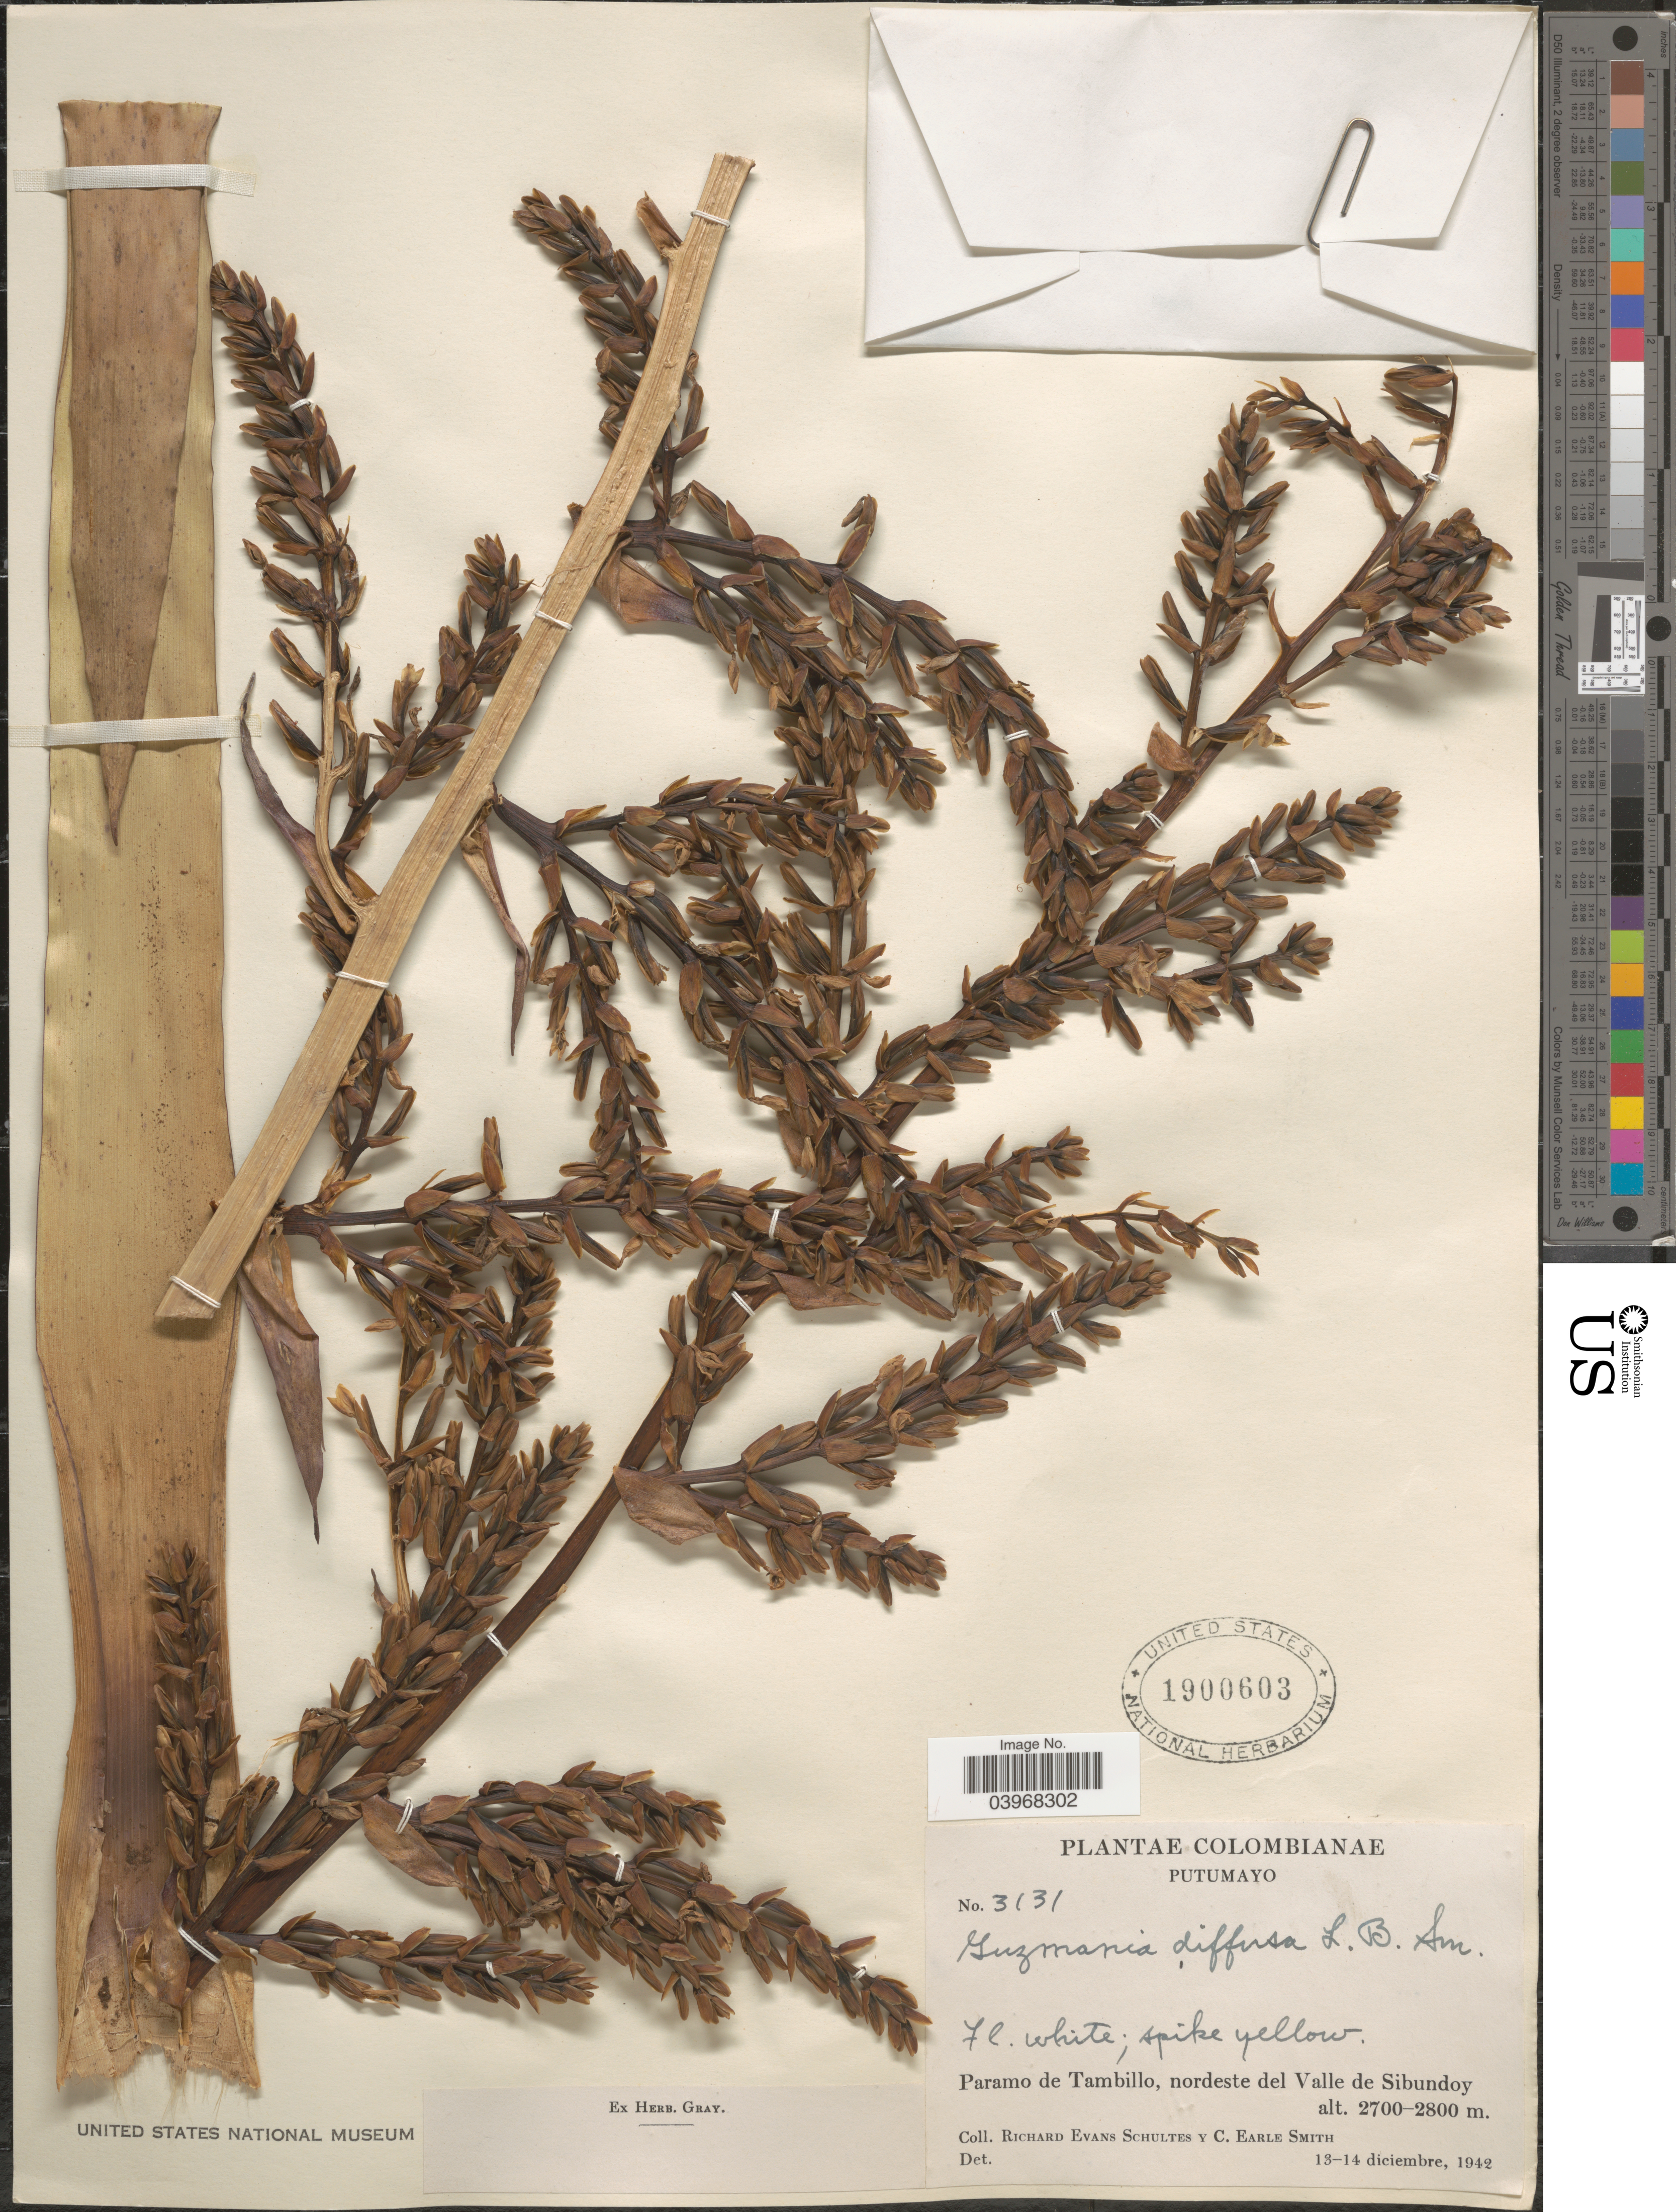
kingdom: Plantae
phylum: Tracheophyta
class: Liliopsida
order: Poales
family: Bromeliaceae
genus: Guzmania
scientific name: Guzmania diffusa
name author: L.B. Sm.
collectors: R. E. Schultes & C. E. Smith Jr.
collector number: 3131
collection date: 1942-12-13/1942-12-14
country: Colombia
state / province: Putumayo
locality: Paramo de Tambillo, nordeste del Valle de Sibundoy.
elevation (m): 2700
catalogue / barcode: US 1900603